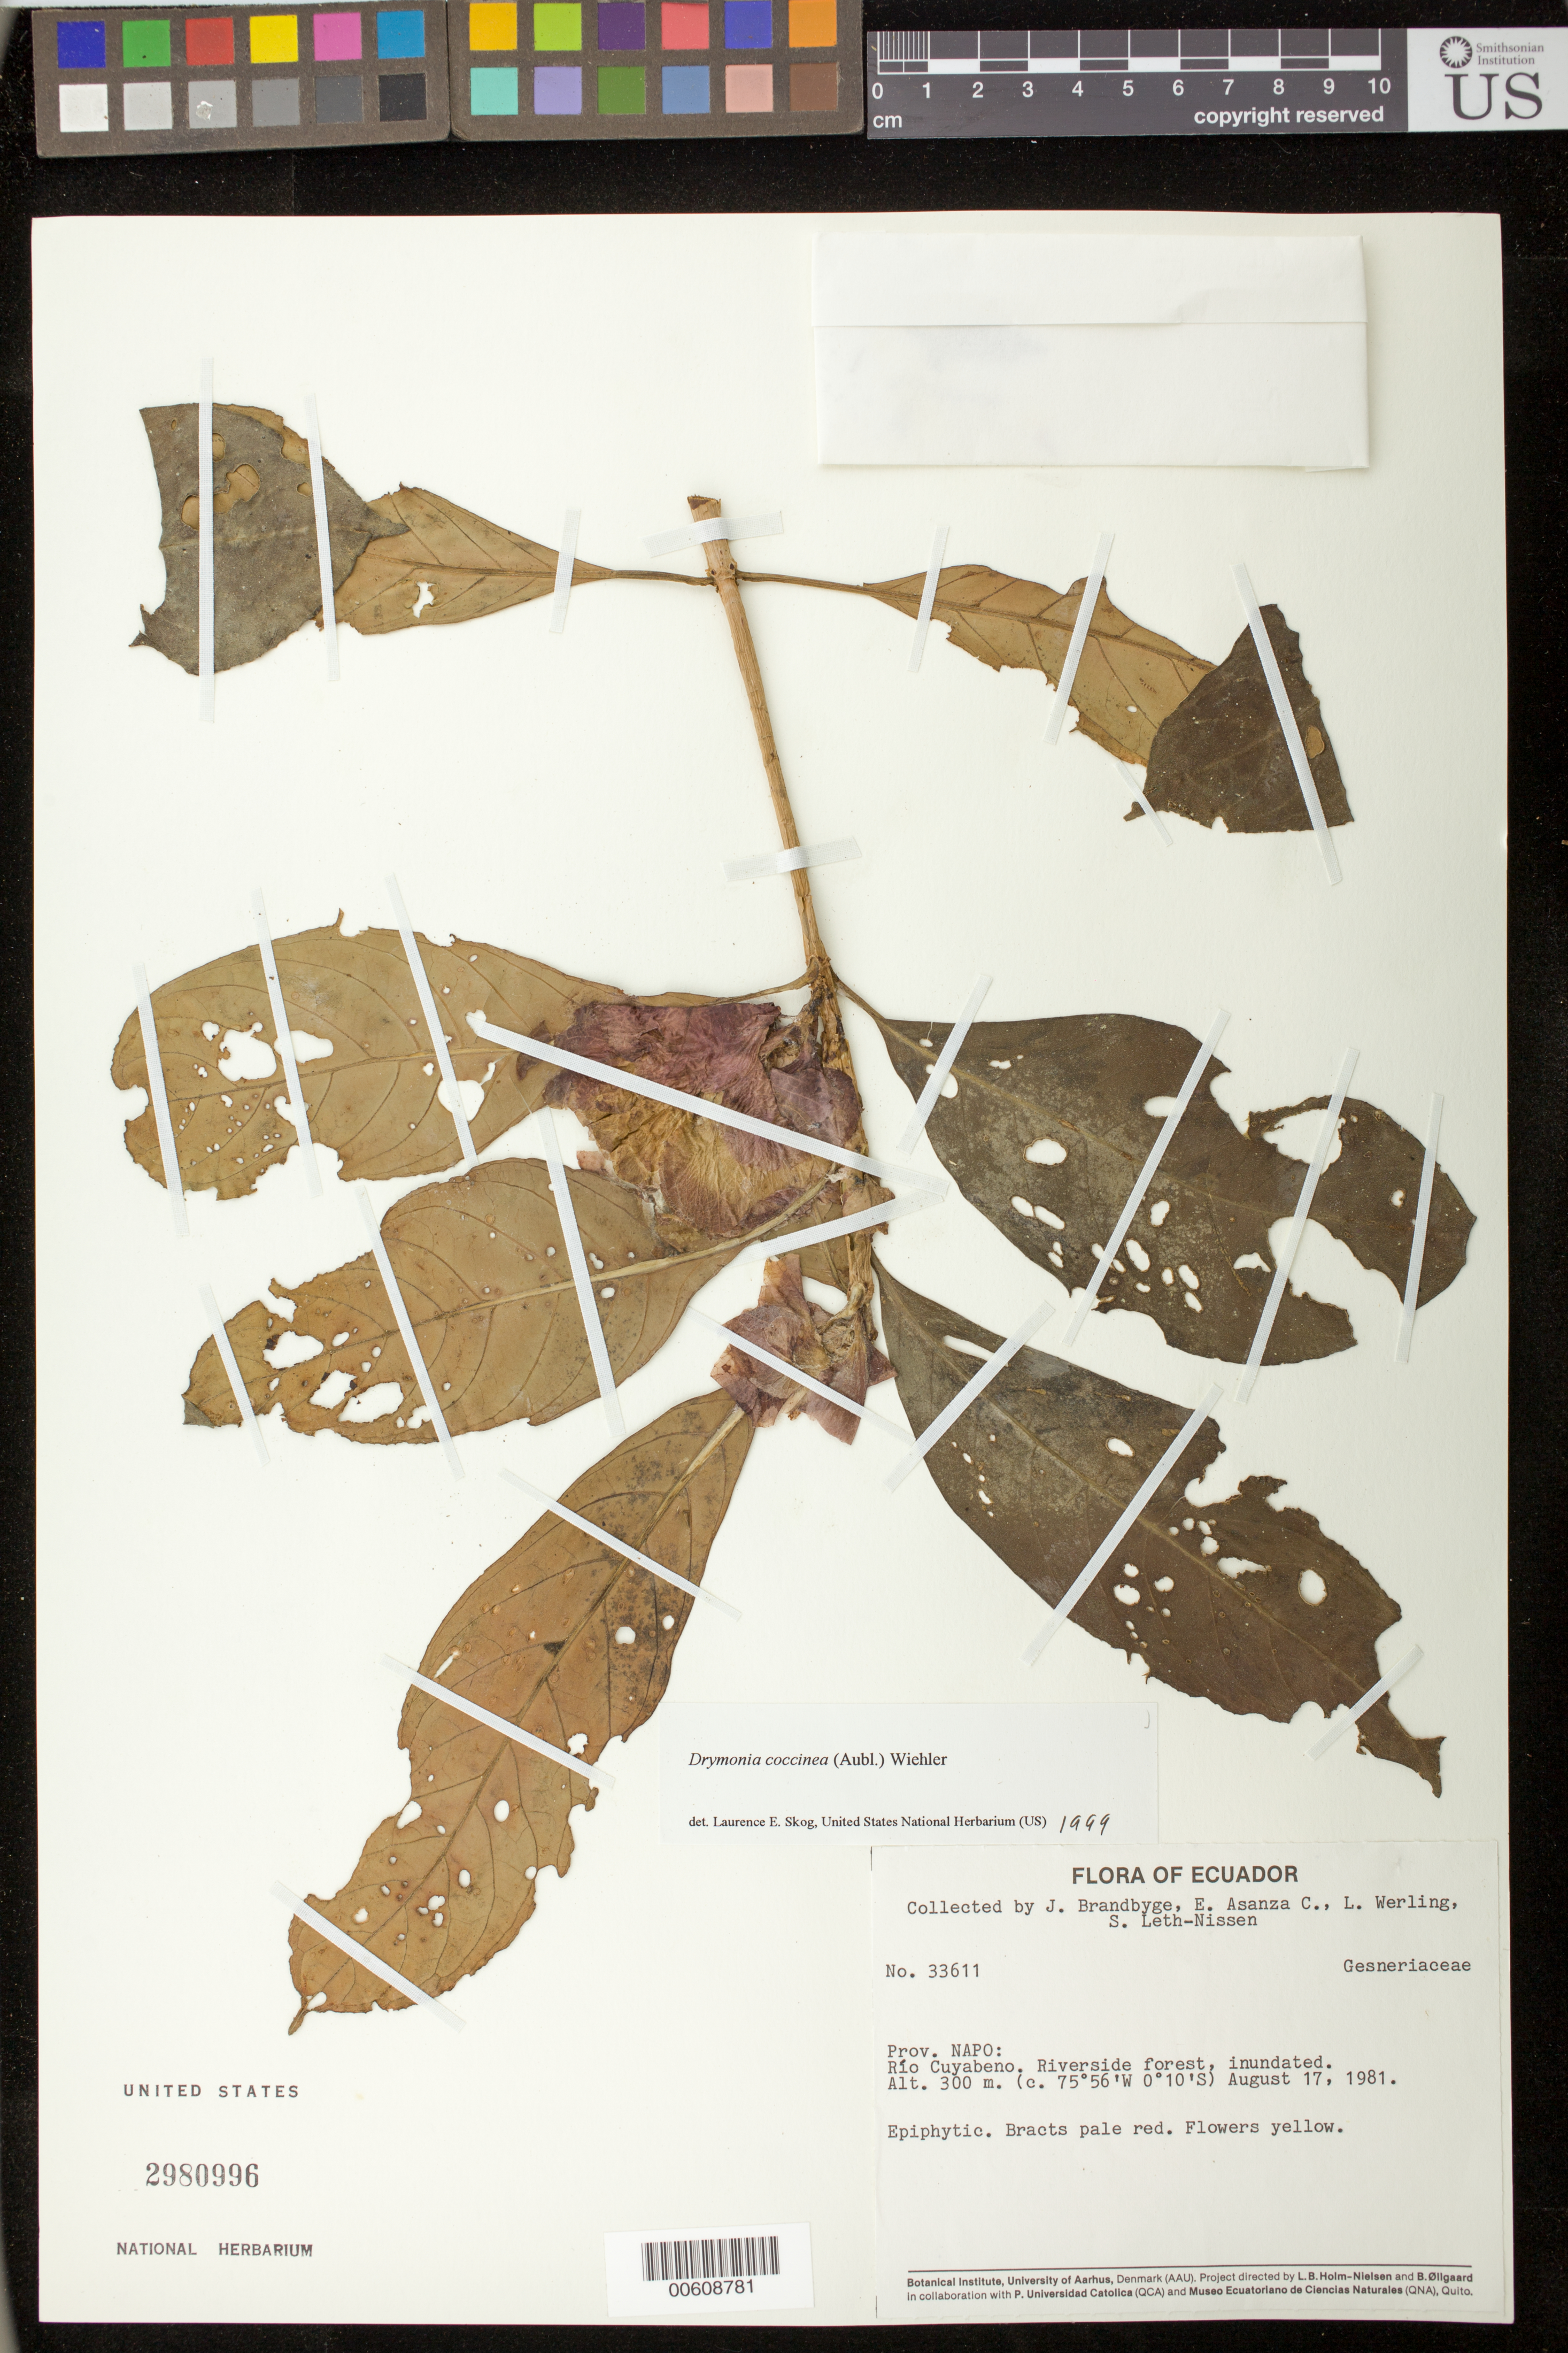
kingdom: Plantae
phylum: Tracheophyta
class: Magnoliopsida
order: Lamiales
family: Gesneriaceae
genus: Drymonia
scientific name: Drymonia coccinea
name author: (Aubl.) Wiehler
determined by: Skog, Laurence E.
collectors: J. Brandbyge, E. Asanza C., L. Werling & S. Leth-Nissen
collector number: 33611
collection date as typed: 17 Aug 1981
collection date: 1981-08-17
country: Ecuador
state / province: Sucumbíos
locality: Napo.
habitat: Riverside forest, inundated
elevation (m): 300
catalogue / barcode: US 2980996